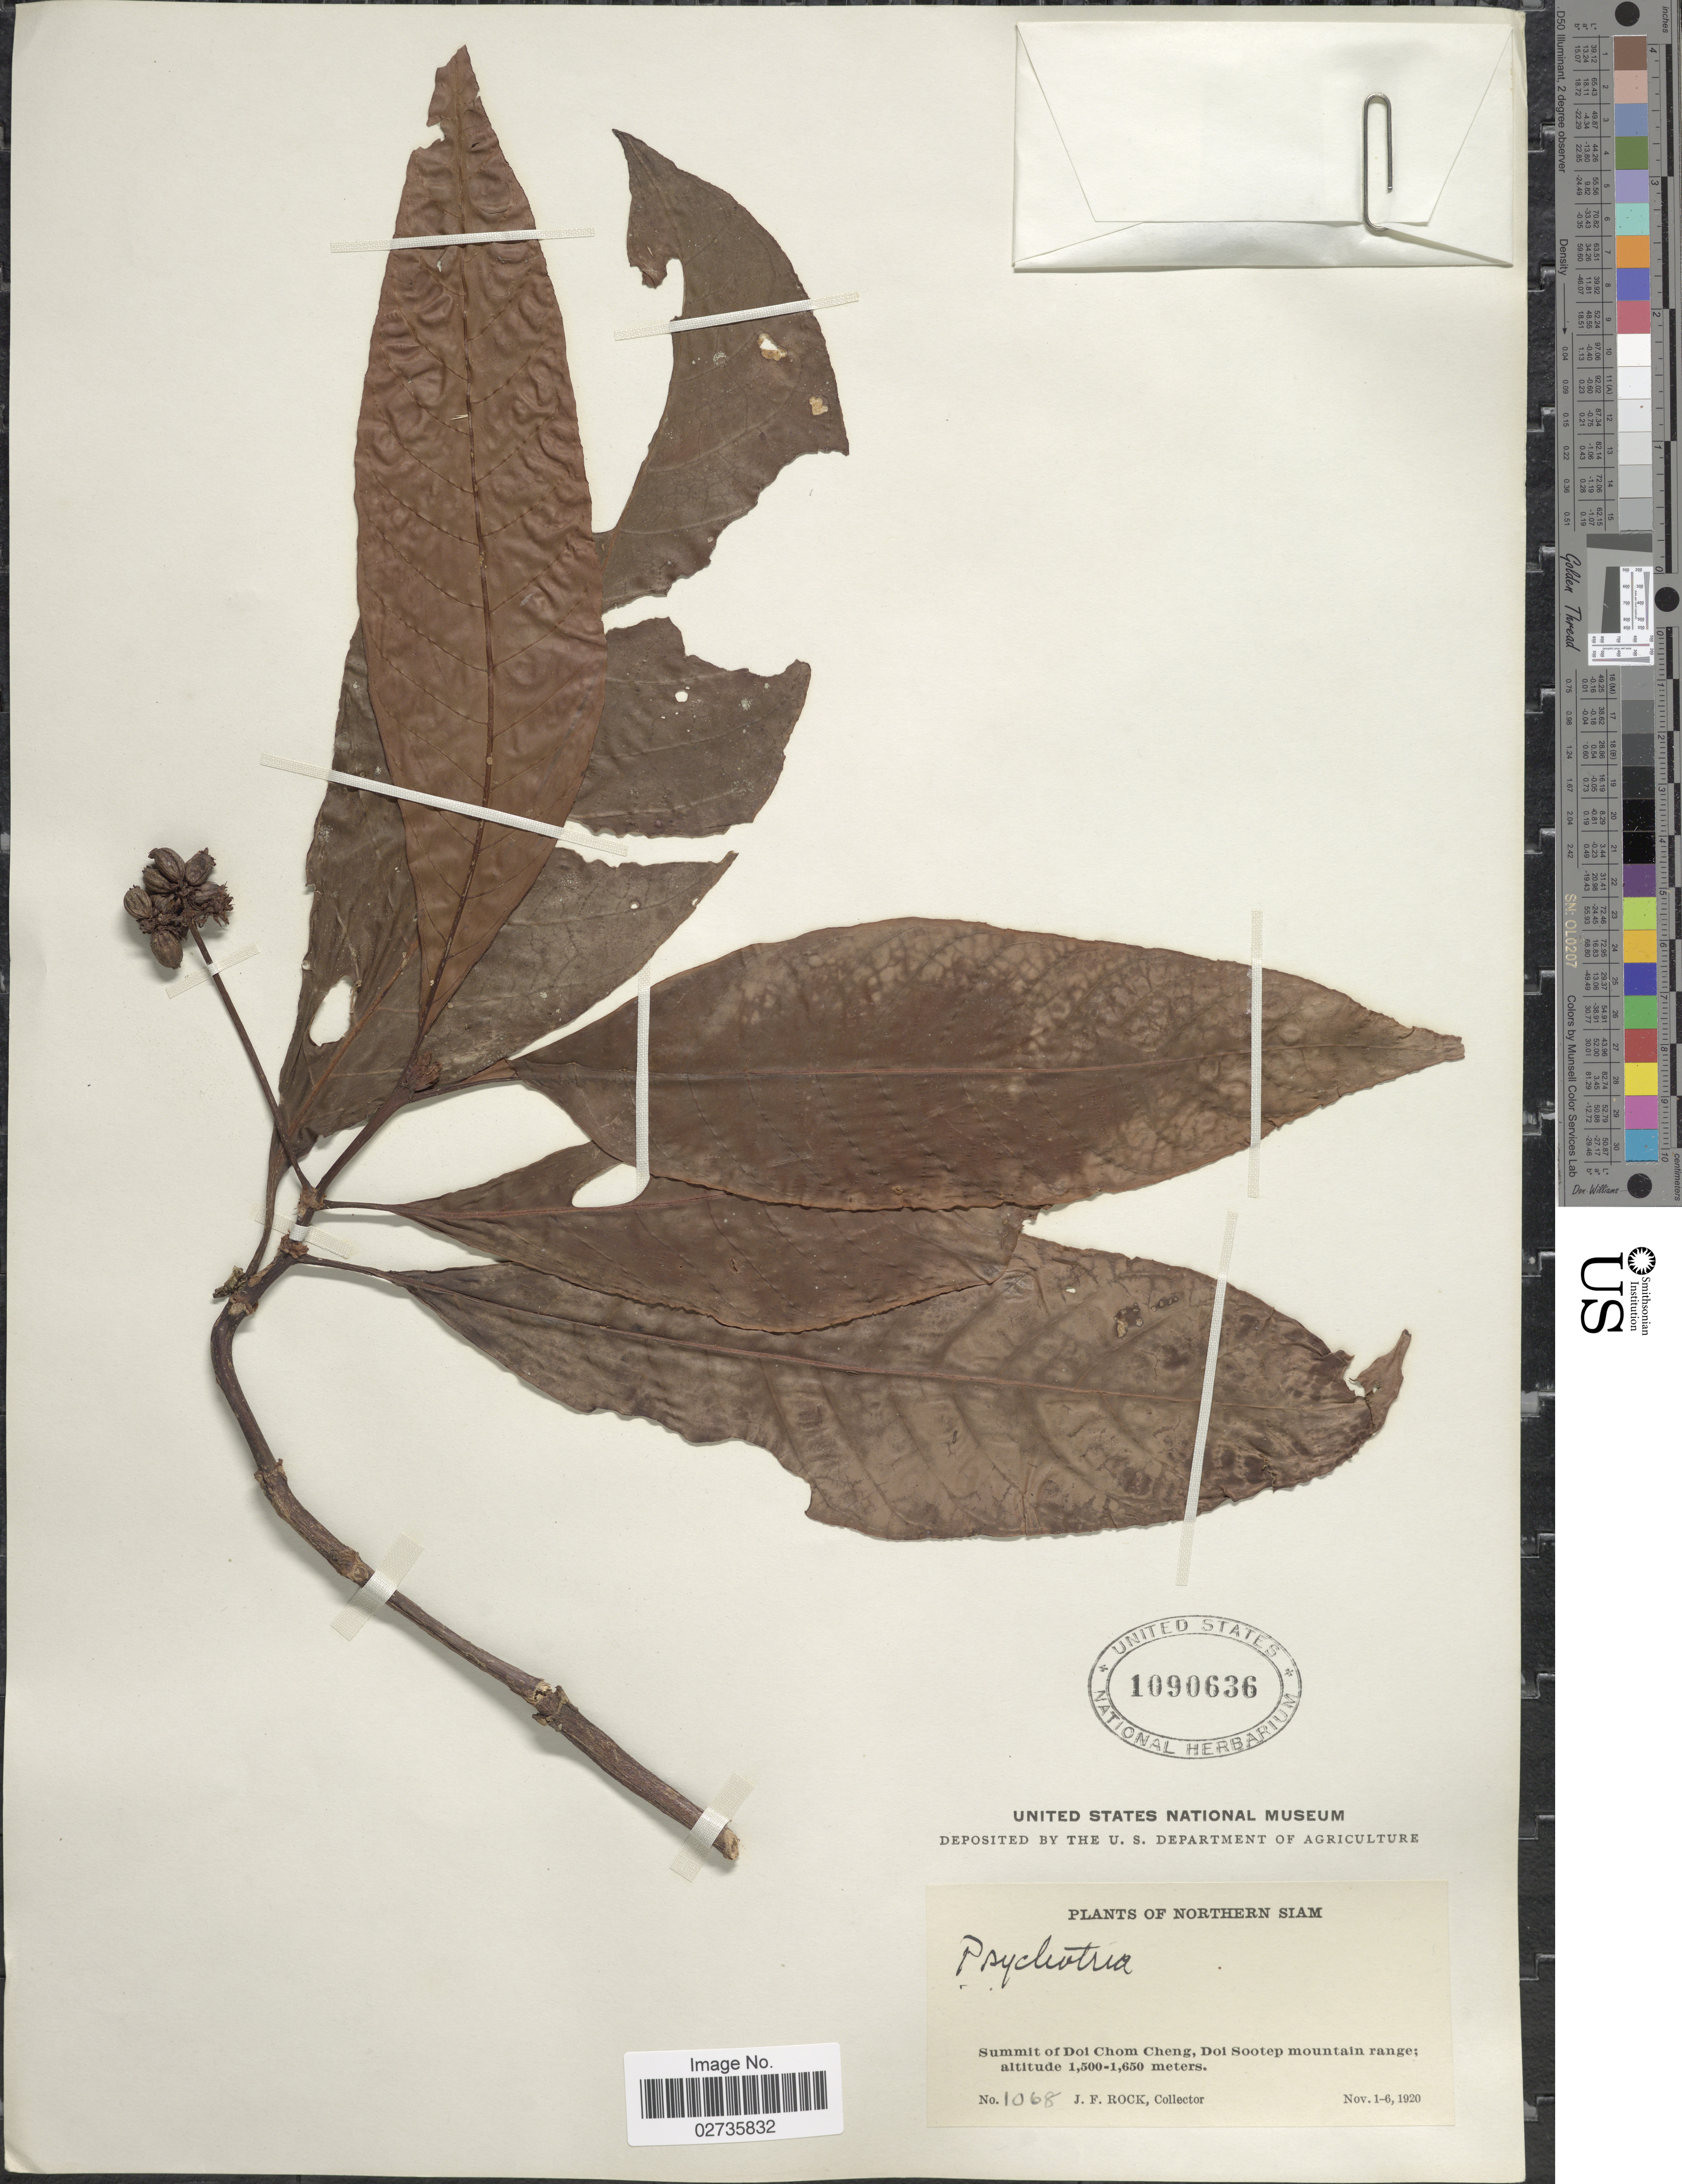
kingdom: Plantae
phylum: Tracheophyta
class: Magnoliopsida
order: Gentianales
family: Rubiaceae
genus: Psychotria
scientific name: Psychotria sp.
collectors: J. Rock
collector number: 1068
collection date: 1920-11-01/1920-11-06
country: Thailand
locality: Northern Siam, Summit of Doi Chom Cheng, Doi Sootep mountain range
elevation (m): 1500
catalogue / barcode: US 1090636